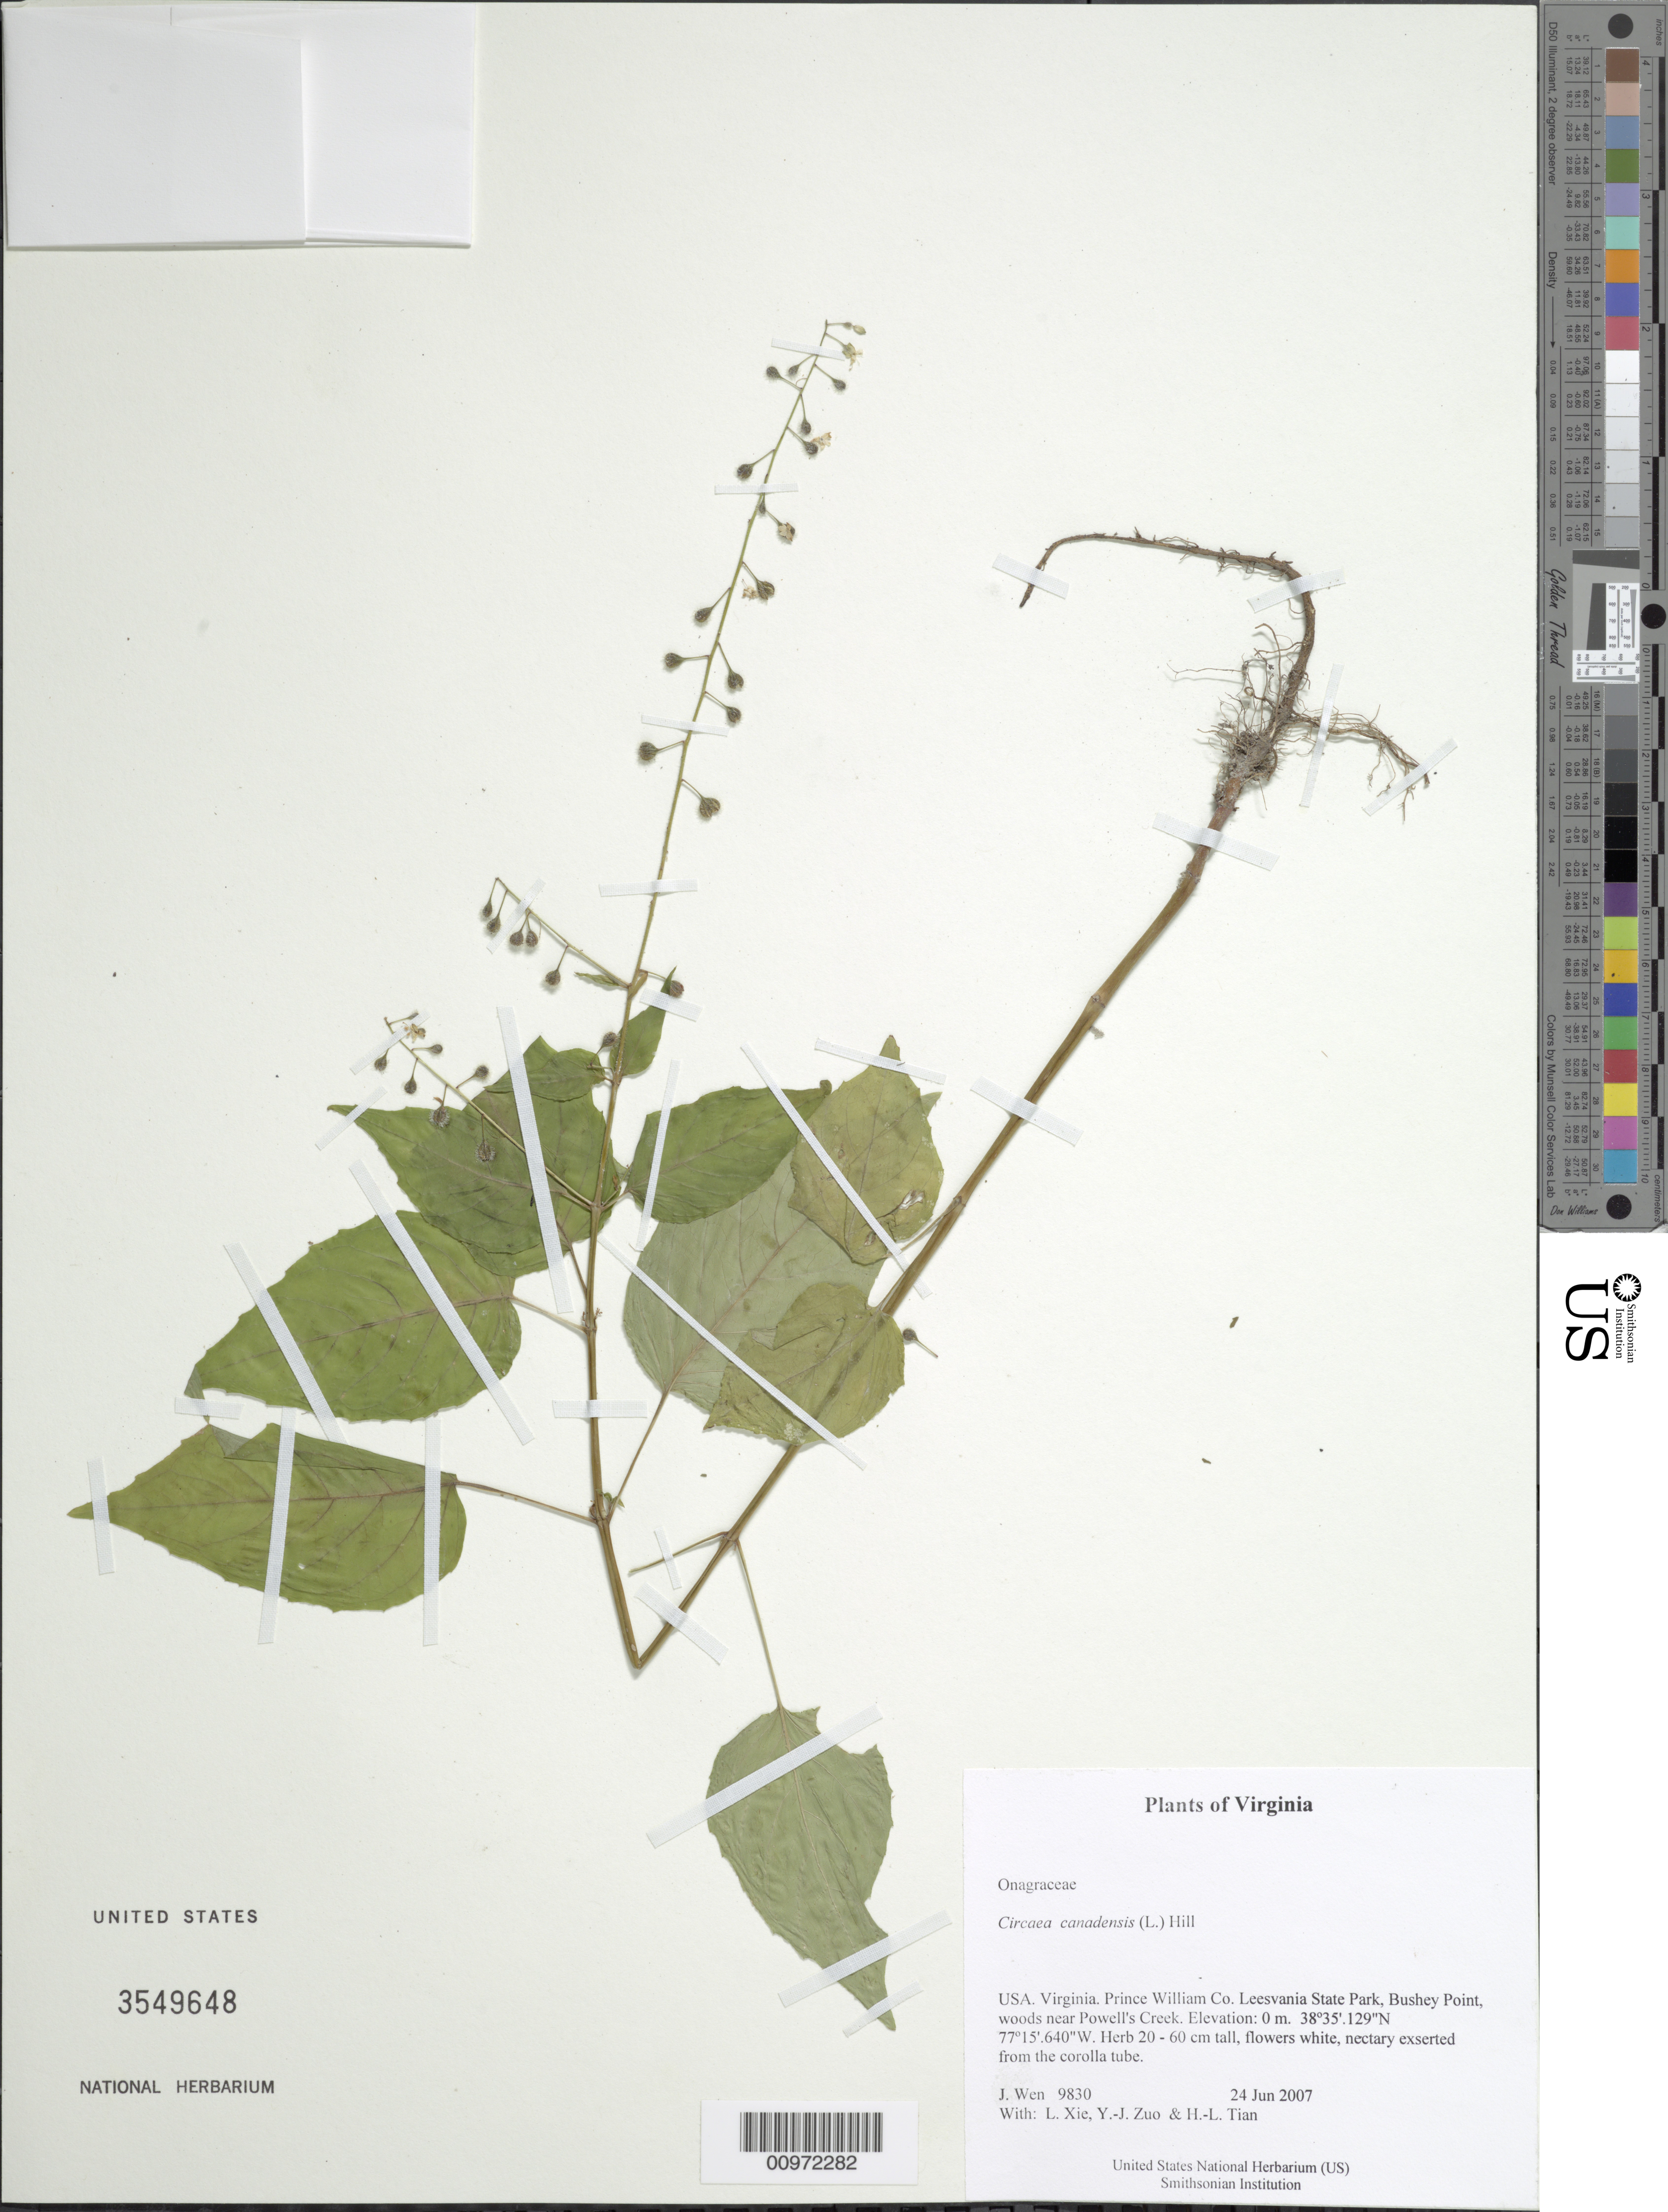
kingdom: Plantae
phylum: Tracheophyta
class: Magnoliopsida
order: Myrtales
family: Onagraceae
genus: Circaea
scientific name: Circaea canadensis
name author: (L.) Hill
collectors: J. Wen, L. Xie, Y. Zuo & H. Tian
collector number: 9830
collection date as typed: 24 Jun 2007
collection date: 2007-06-24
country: United States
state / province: Virginia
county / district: Prince William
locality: Leesvania State Park, Bushey Point, woods near Powell's Creek.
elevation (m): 0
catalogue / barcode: US 3549648